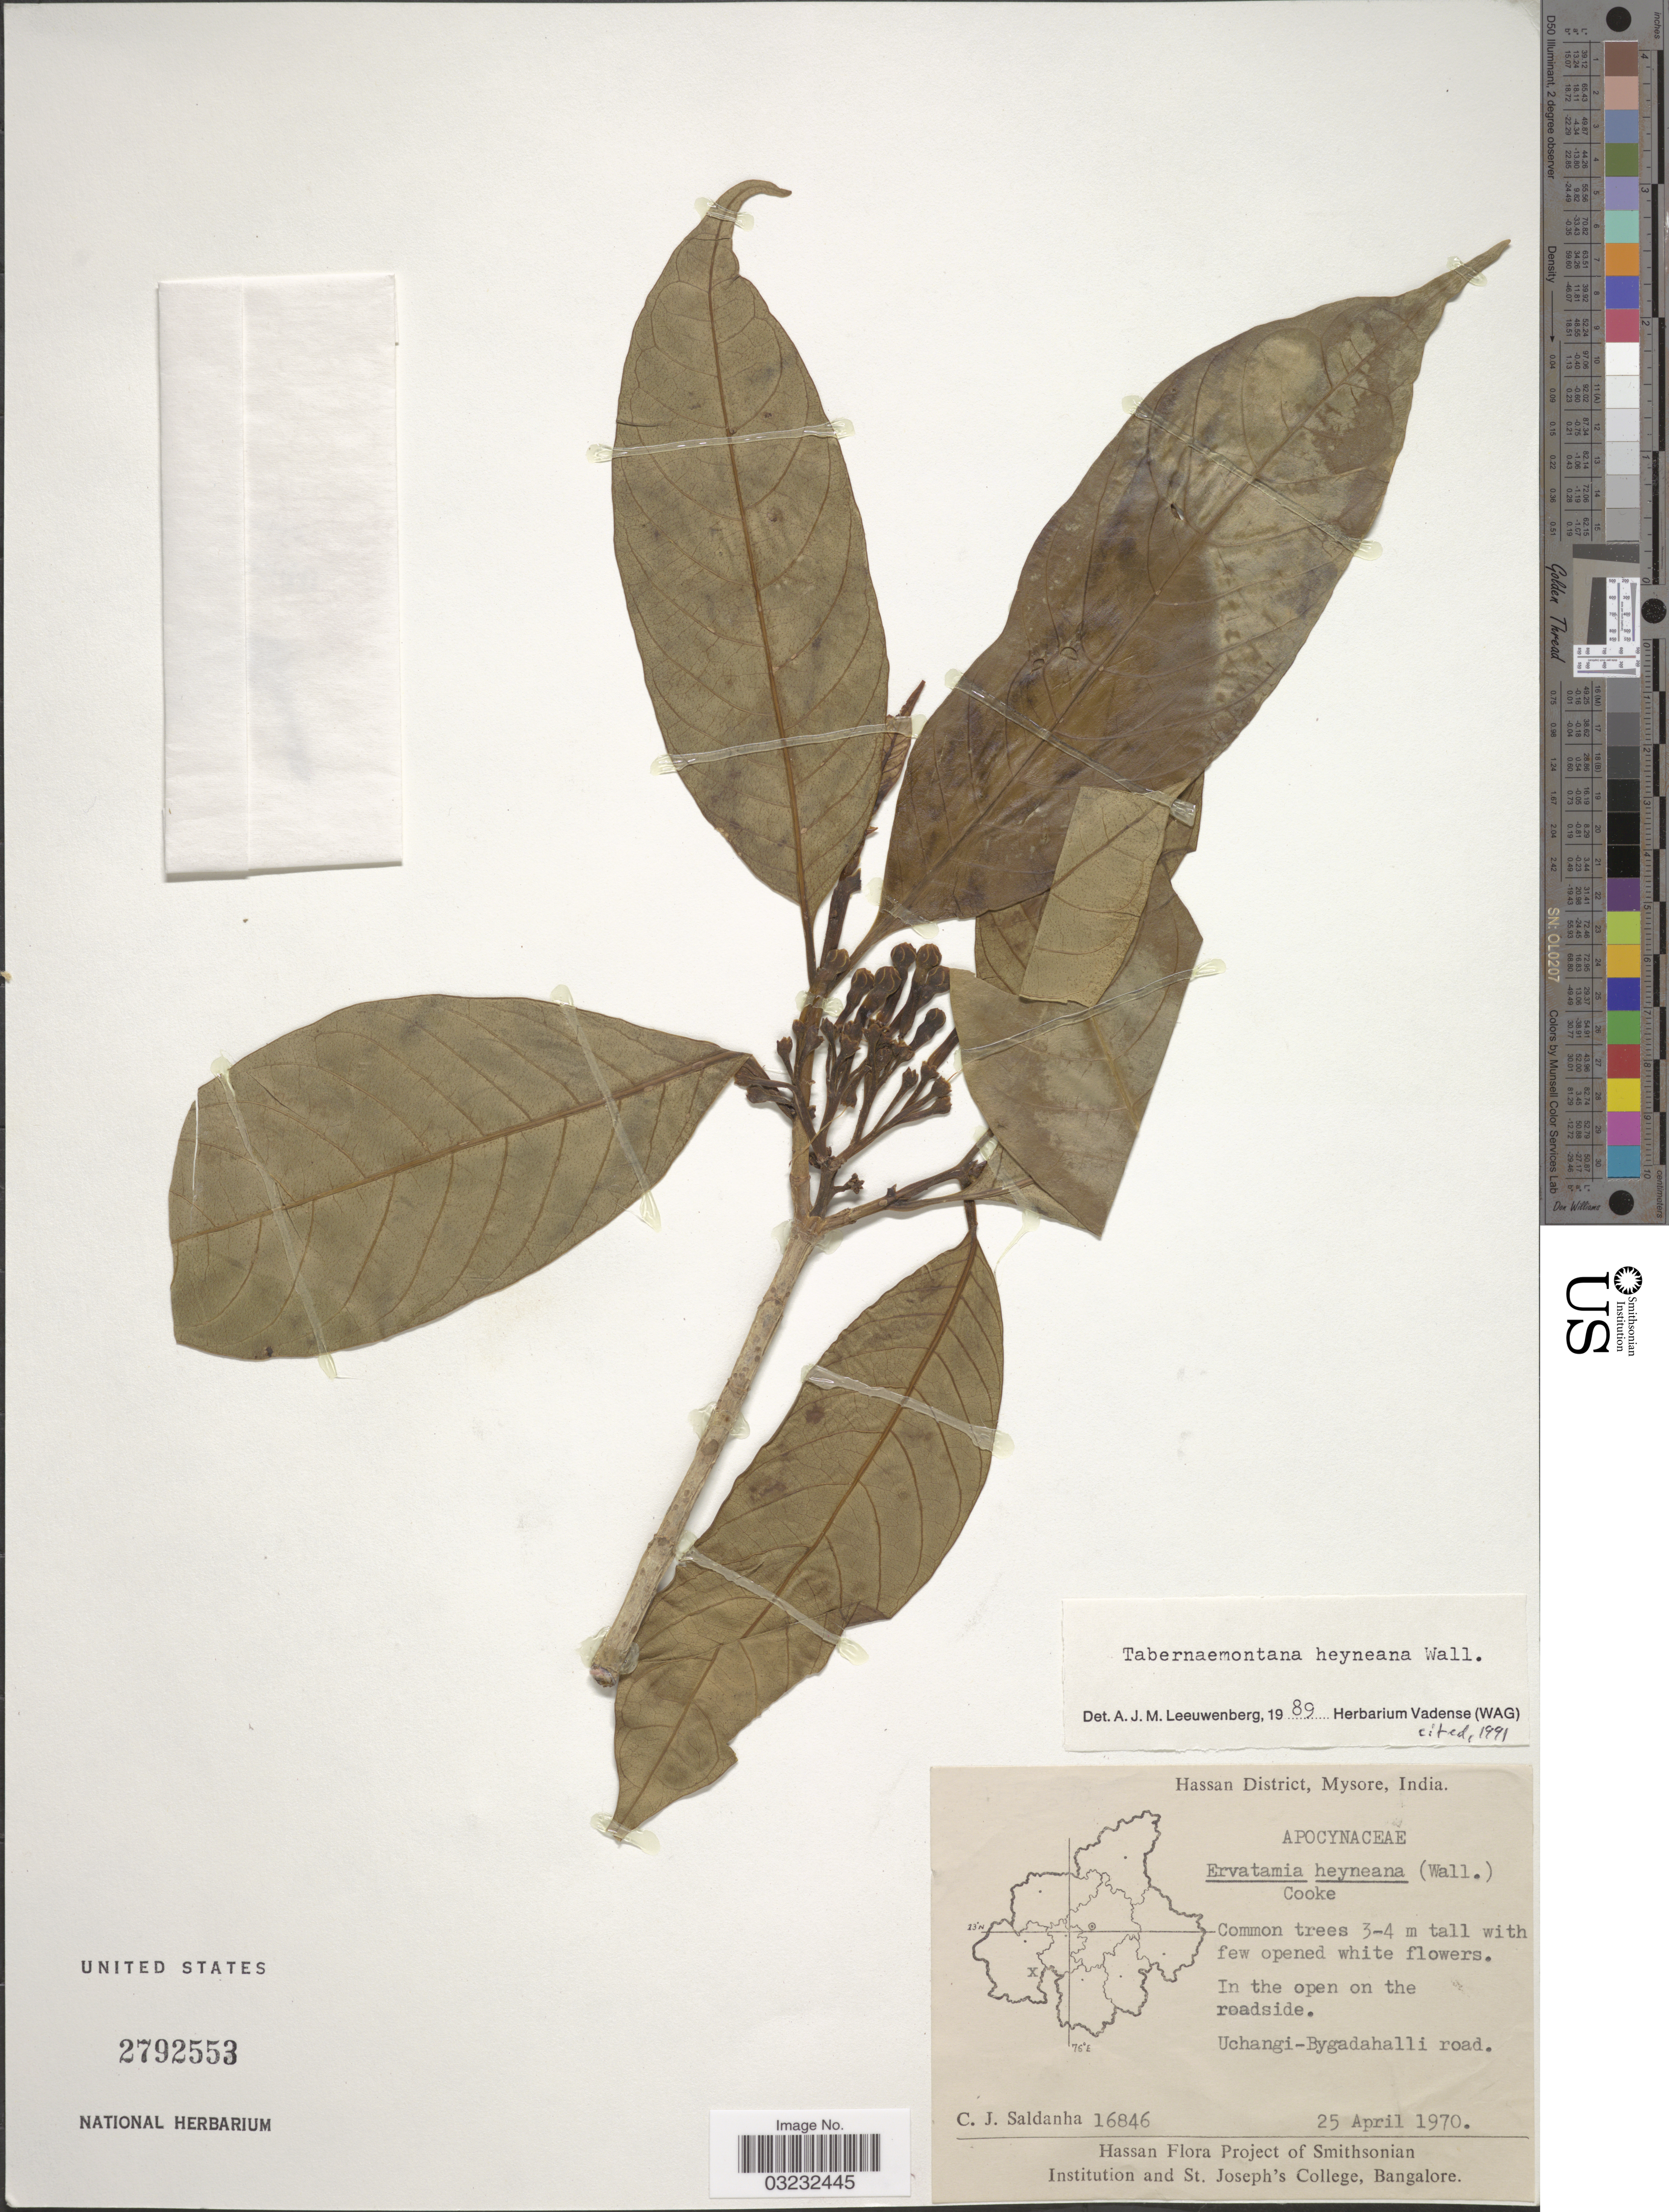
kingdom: Plantae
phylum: Tracheophyta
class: Magnoliopsida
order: Gentianales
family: Apocynaceae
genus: Tabernaemontana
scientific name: Tabernaemontana heyneana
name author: Wall.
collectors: C. J. Saldanha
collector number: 16846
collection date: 1970-04-25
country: India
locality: Hassan District, Mysore, Uchangi-Bygadahalli road.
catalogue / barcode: US 2792553